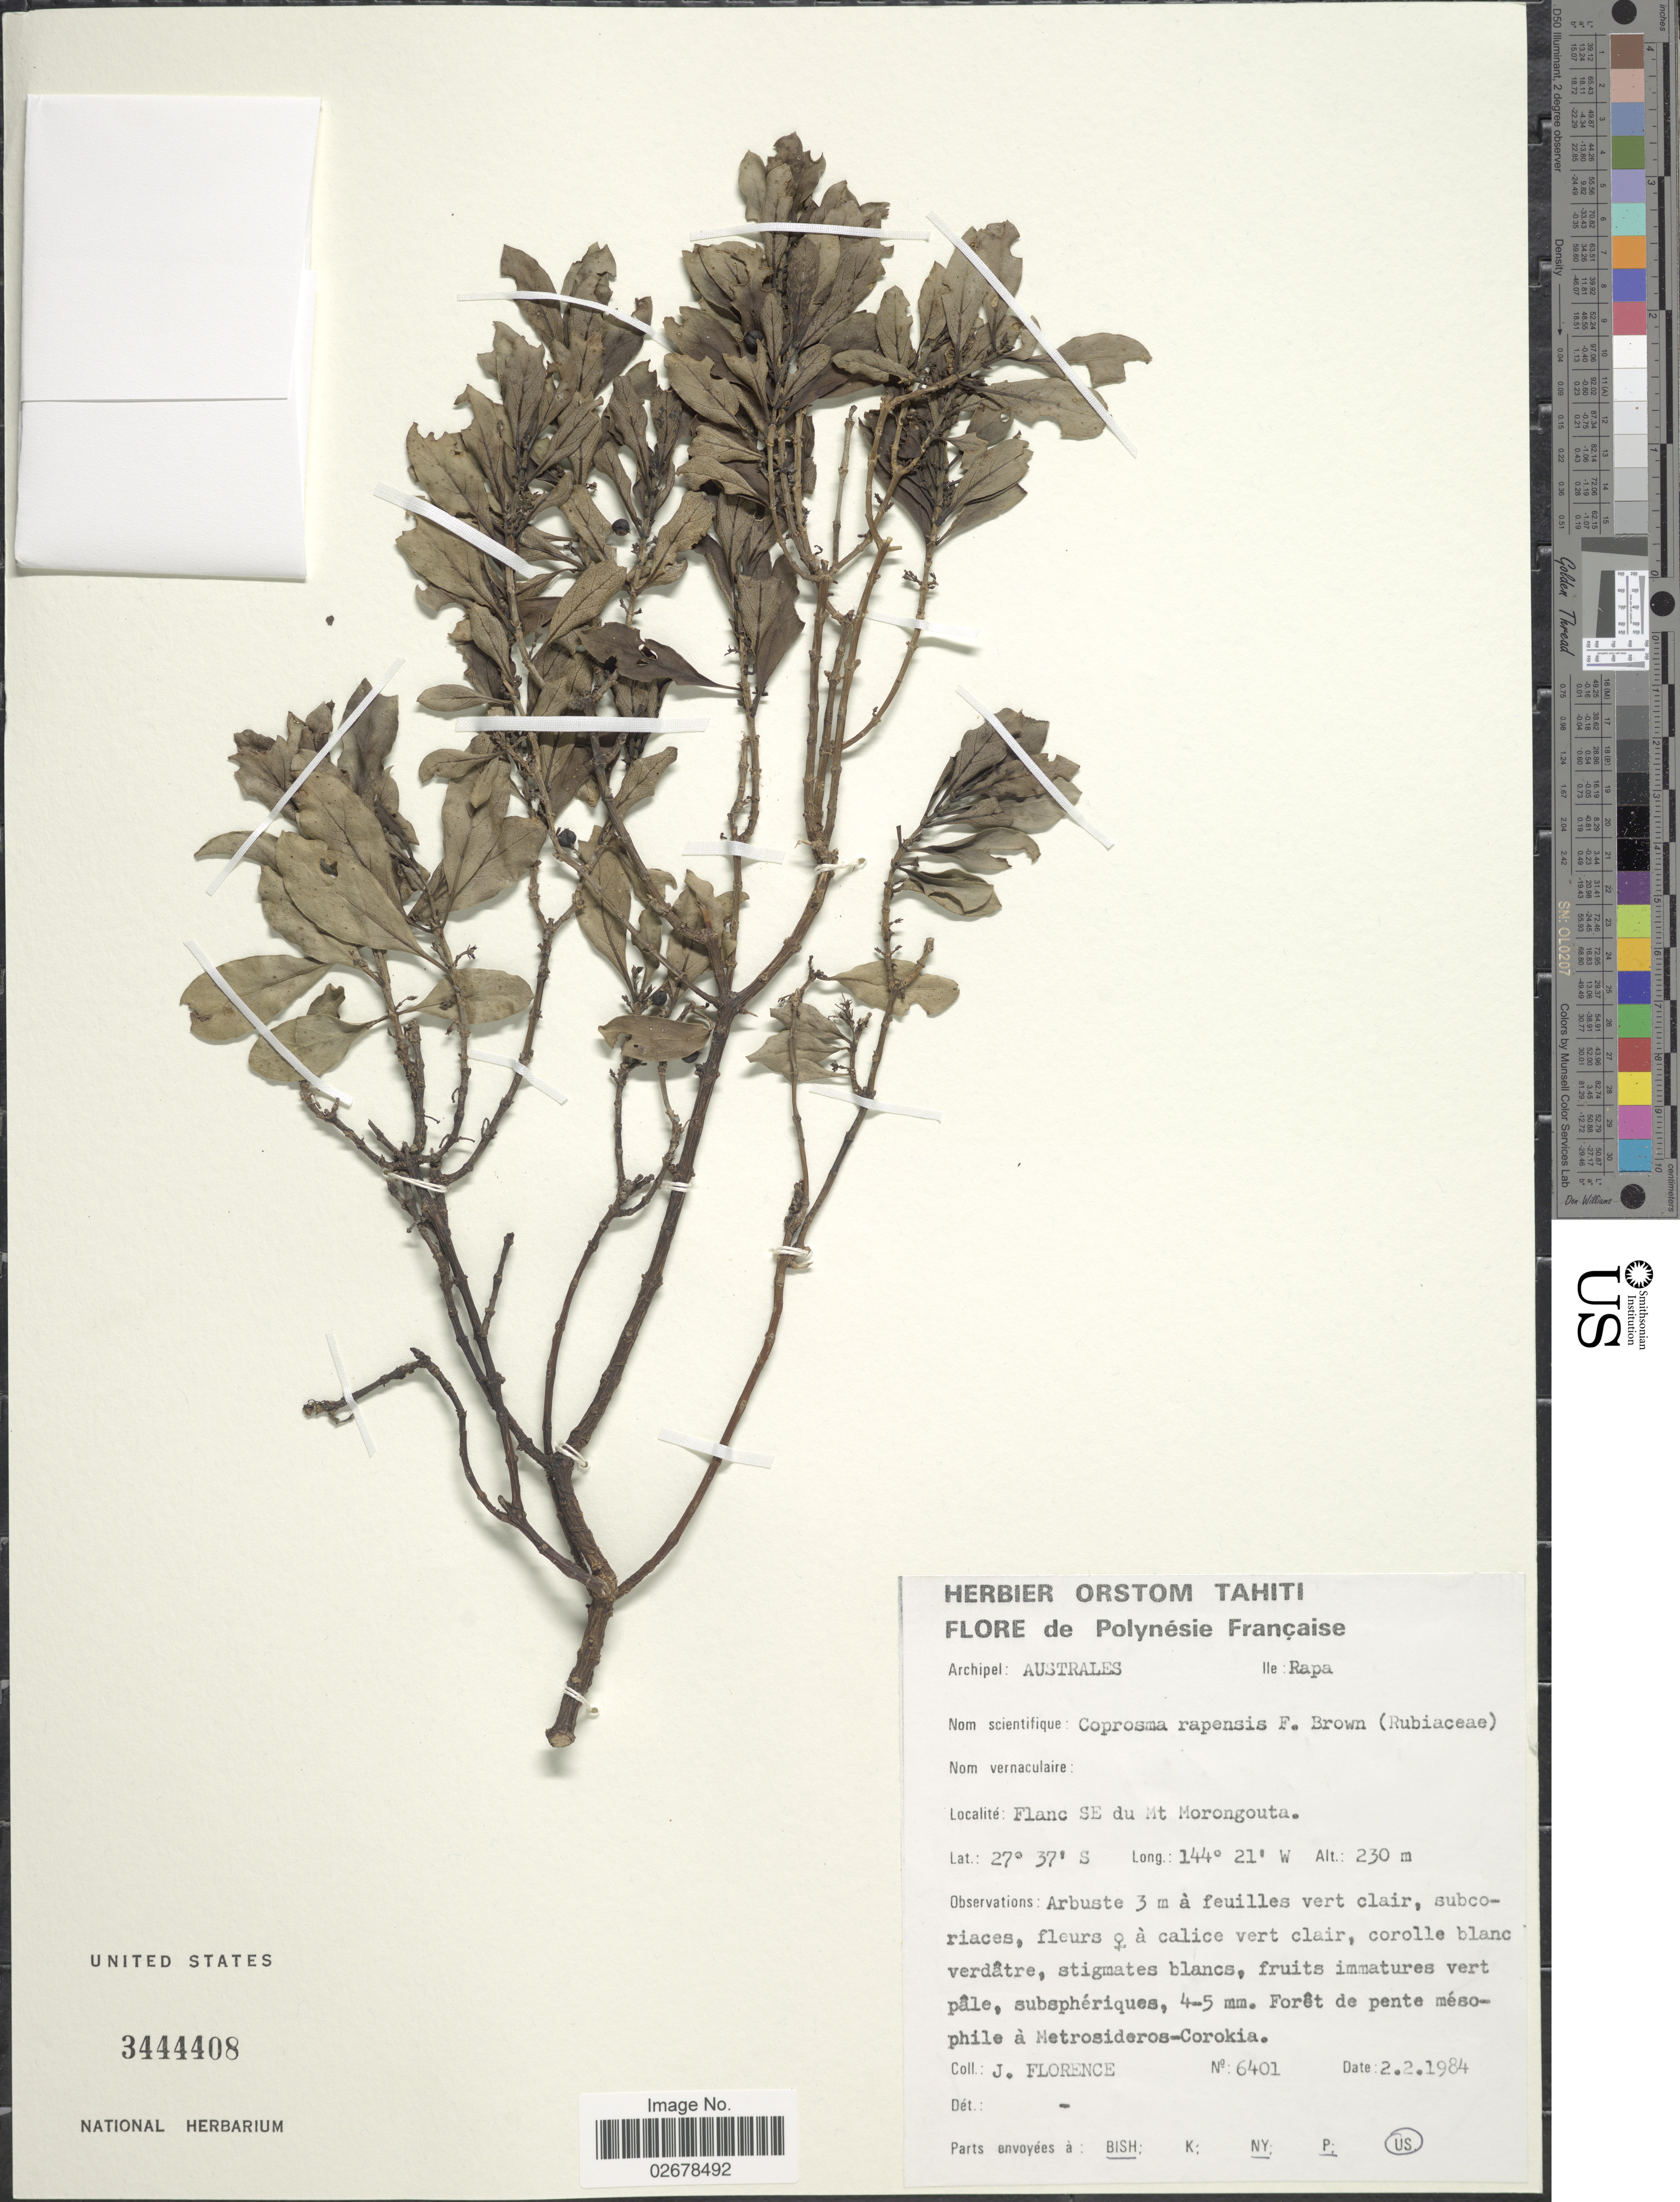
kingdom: Plantae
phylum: Tracheophyta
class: Magnoliopsida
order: Gentianales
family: Rubiaceae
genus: Coprosma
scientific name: Coprosma rapensis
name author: F. Br.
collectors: J. Florence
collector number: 6401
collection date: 1984-02-02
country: French Polynesia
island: Rapa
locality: Archipel: Australes, Ile: Rapa, Flanc SE du Mt Morongouta.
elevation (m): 230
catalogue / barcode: US 3444408